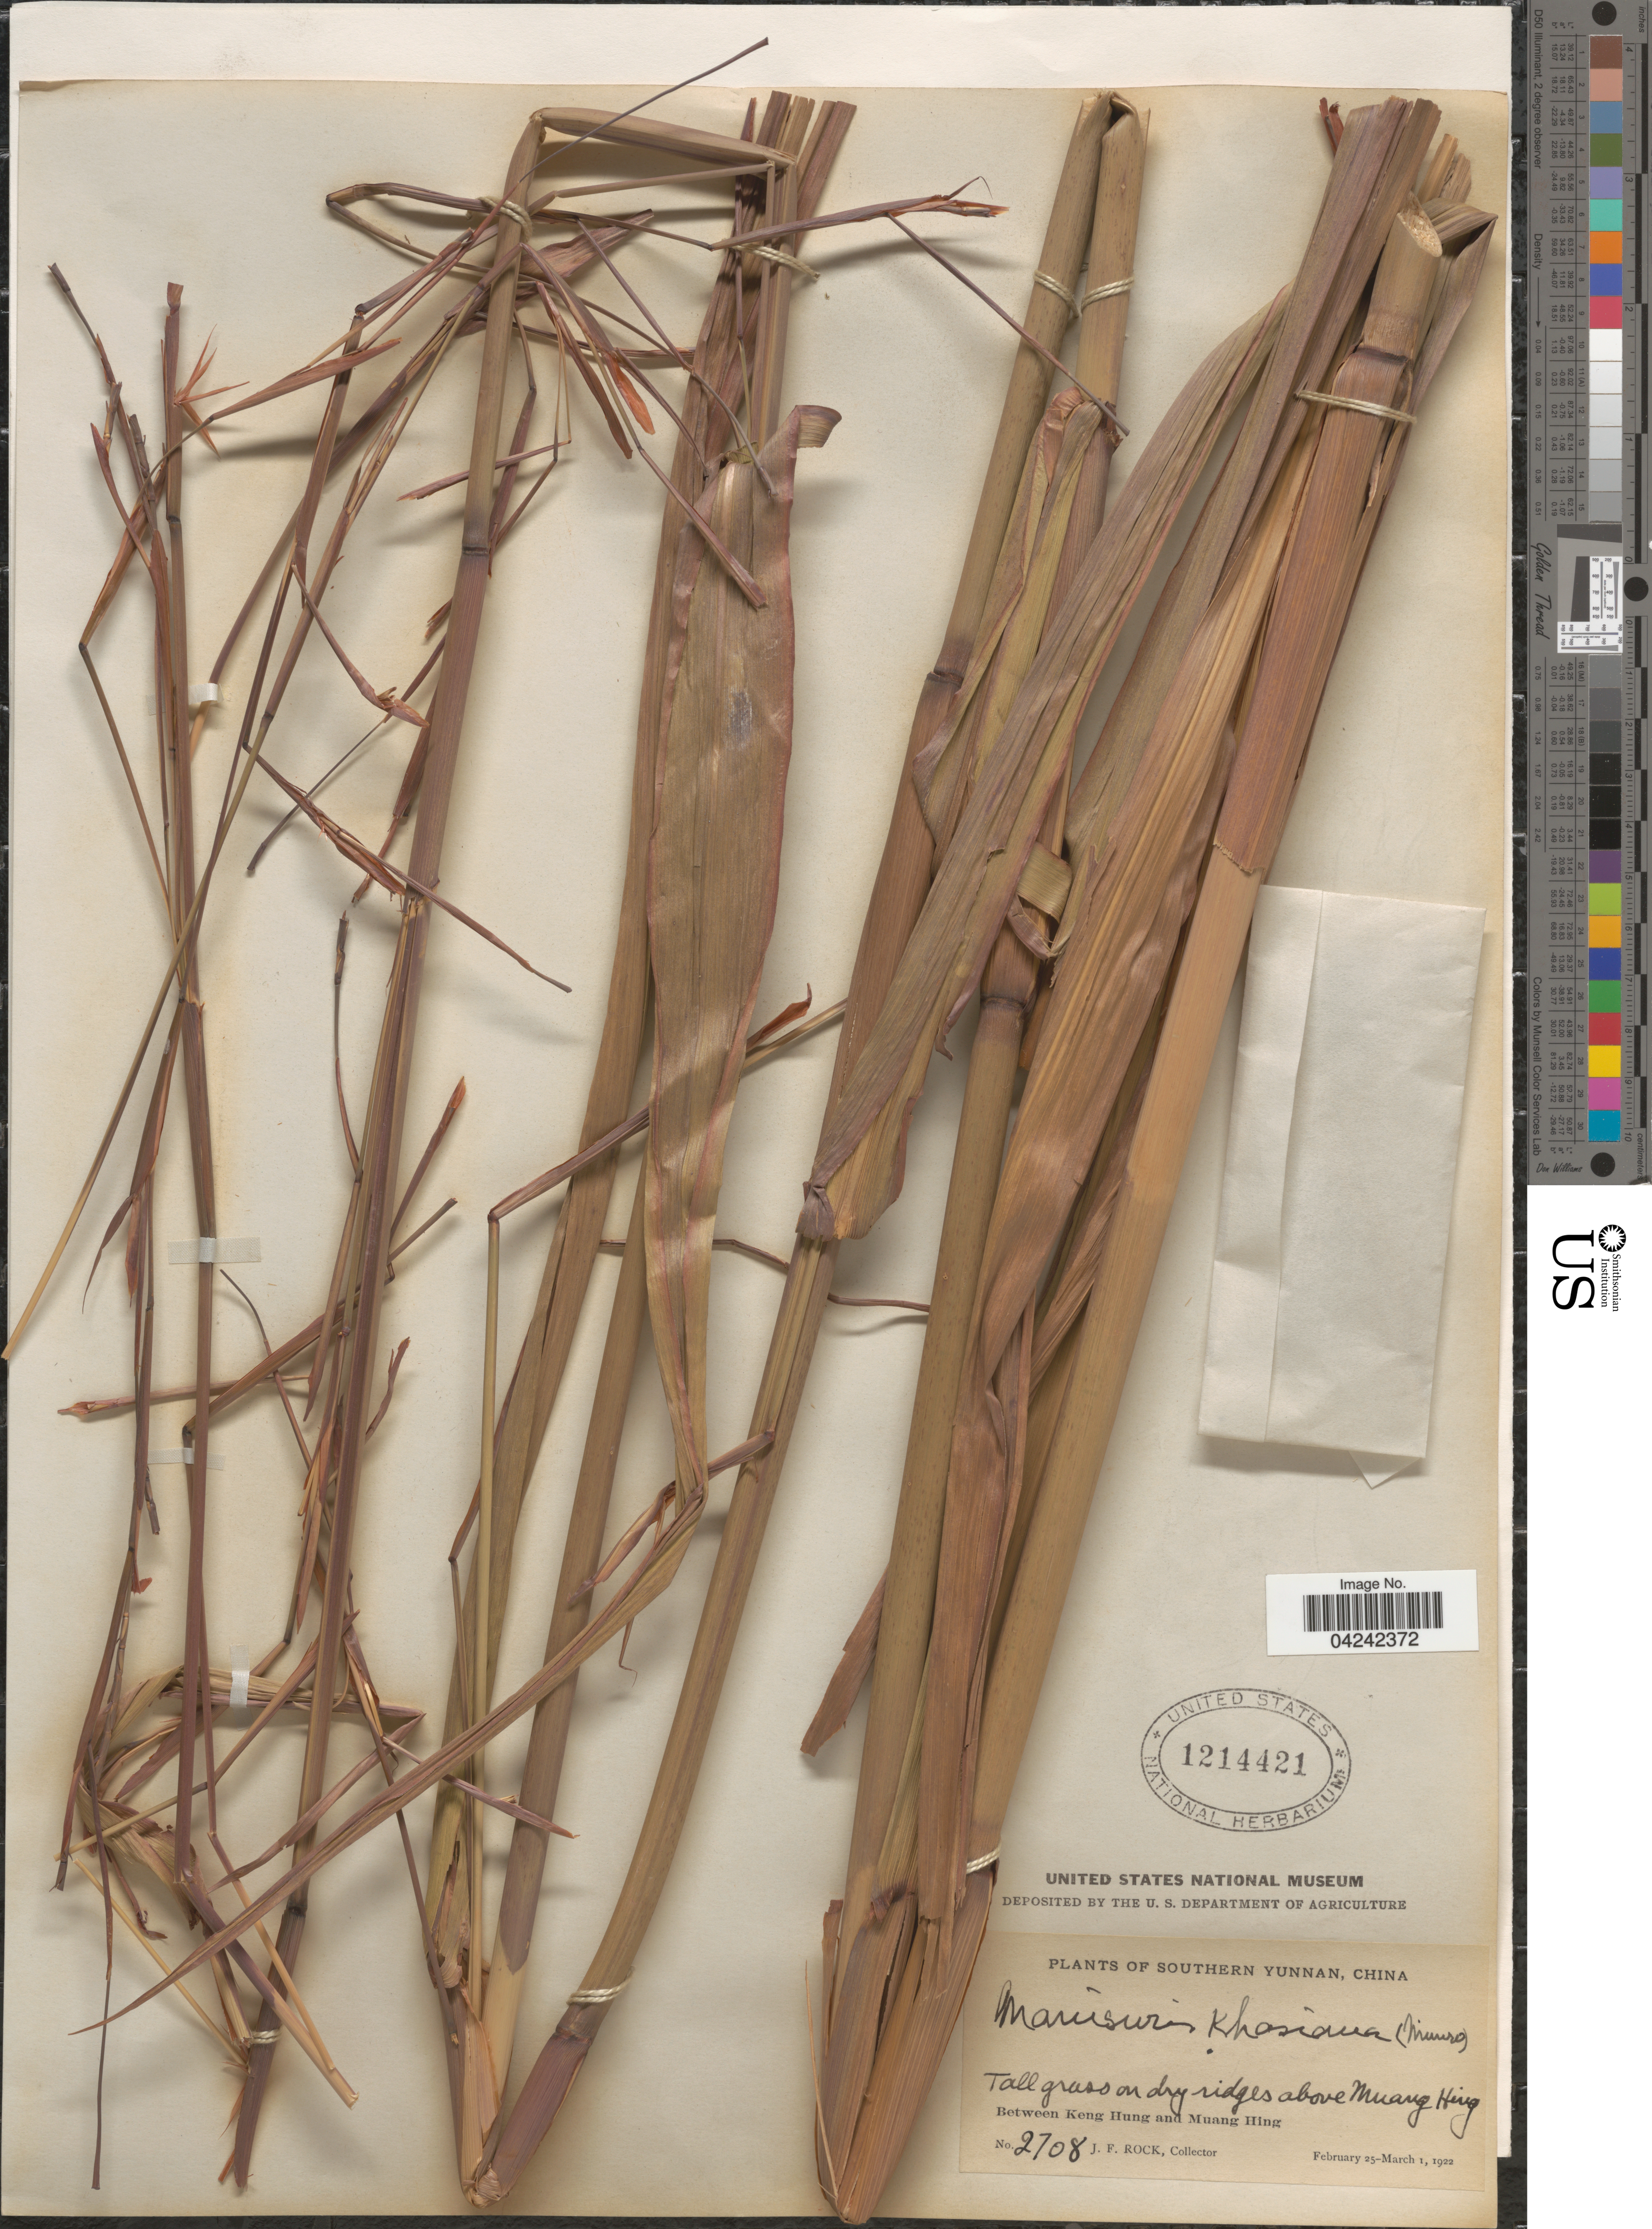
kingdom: Plantae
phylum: Tracheophyta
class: Liliopsida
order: Poales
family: Poaceae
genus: Rottboellia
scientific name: Rottboellia striata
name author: Nees ex Steud.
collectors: J. Rock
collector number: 2708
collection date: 1922-02-25/1922-03-01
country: China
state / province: Yunnan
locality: Southern Yunnan. Tall grass on dry ridges above Muang Hing. Between Keng Hung and Muang Hing.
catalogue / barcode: US 1214421